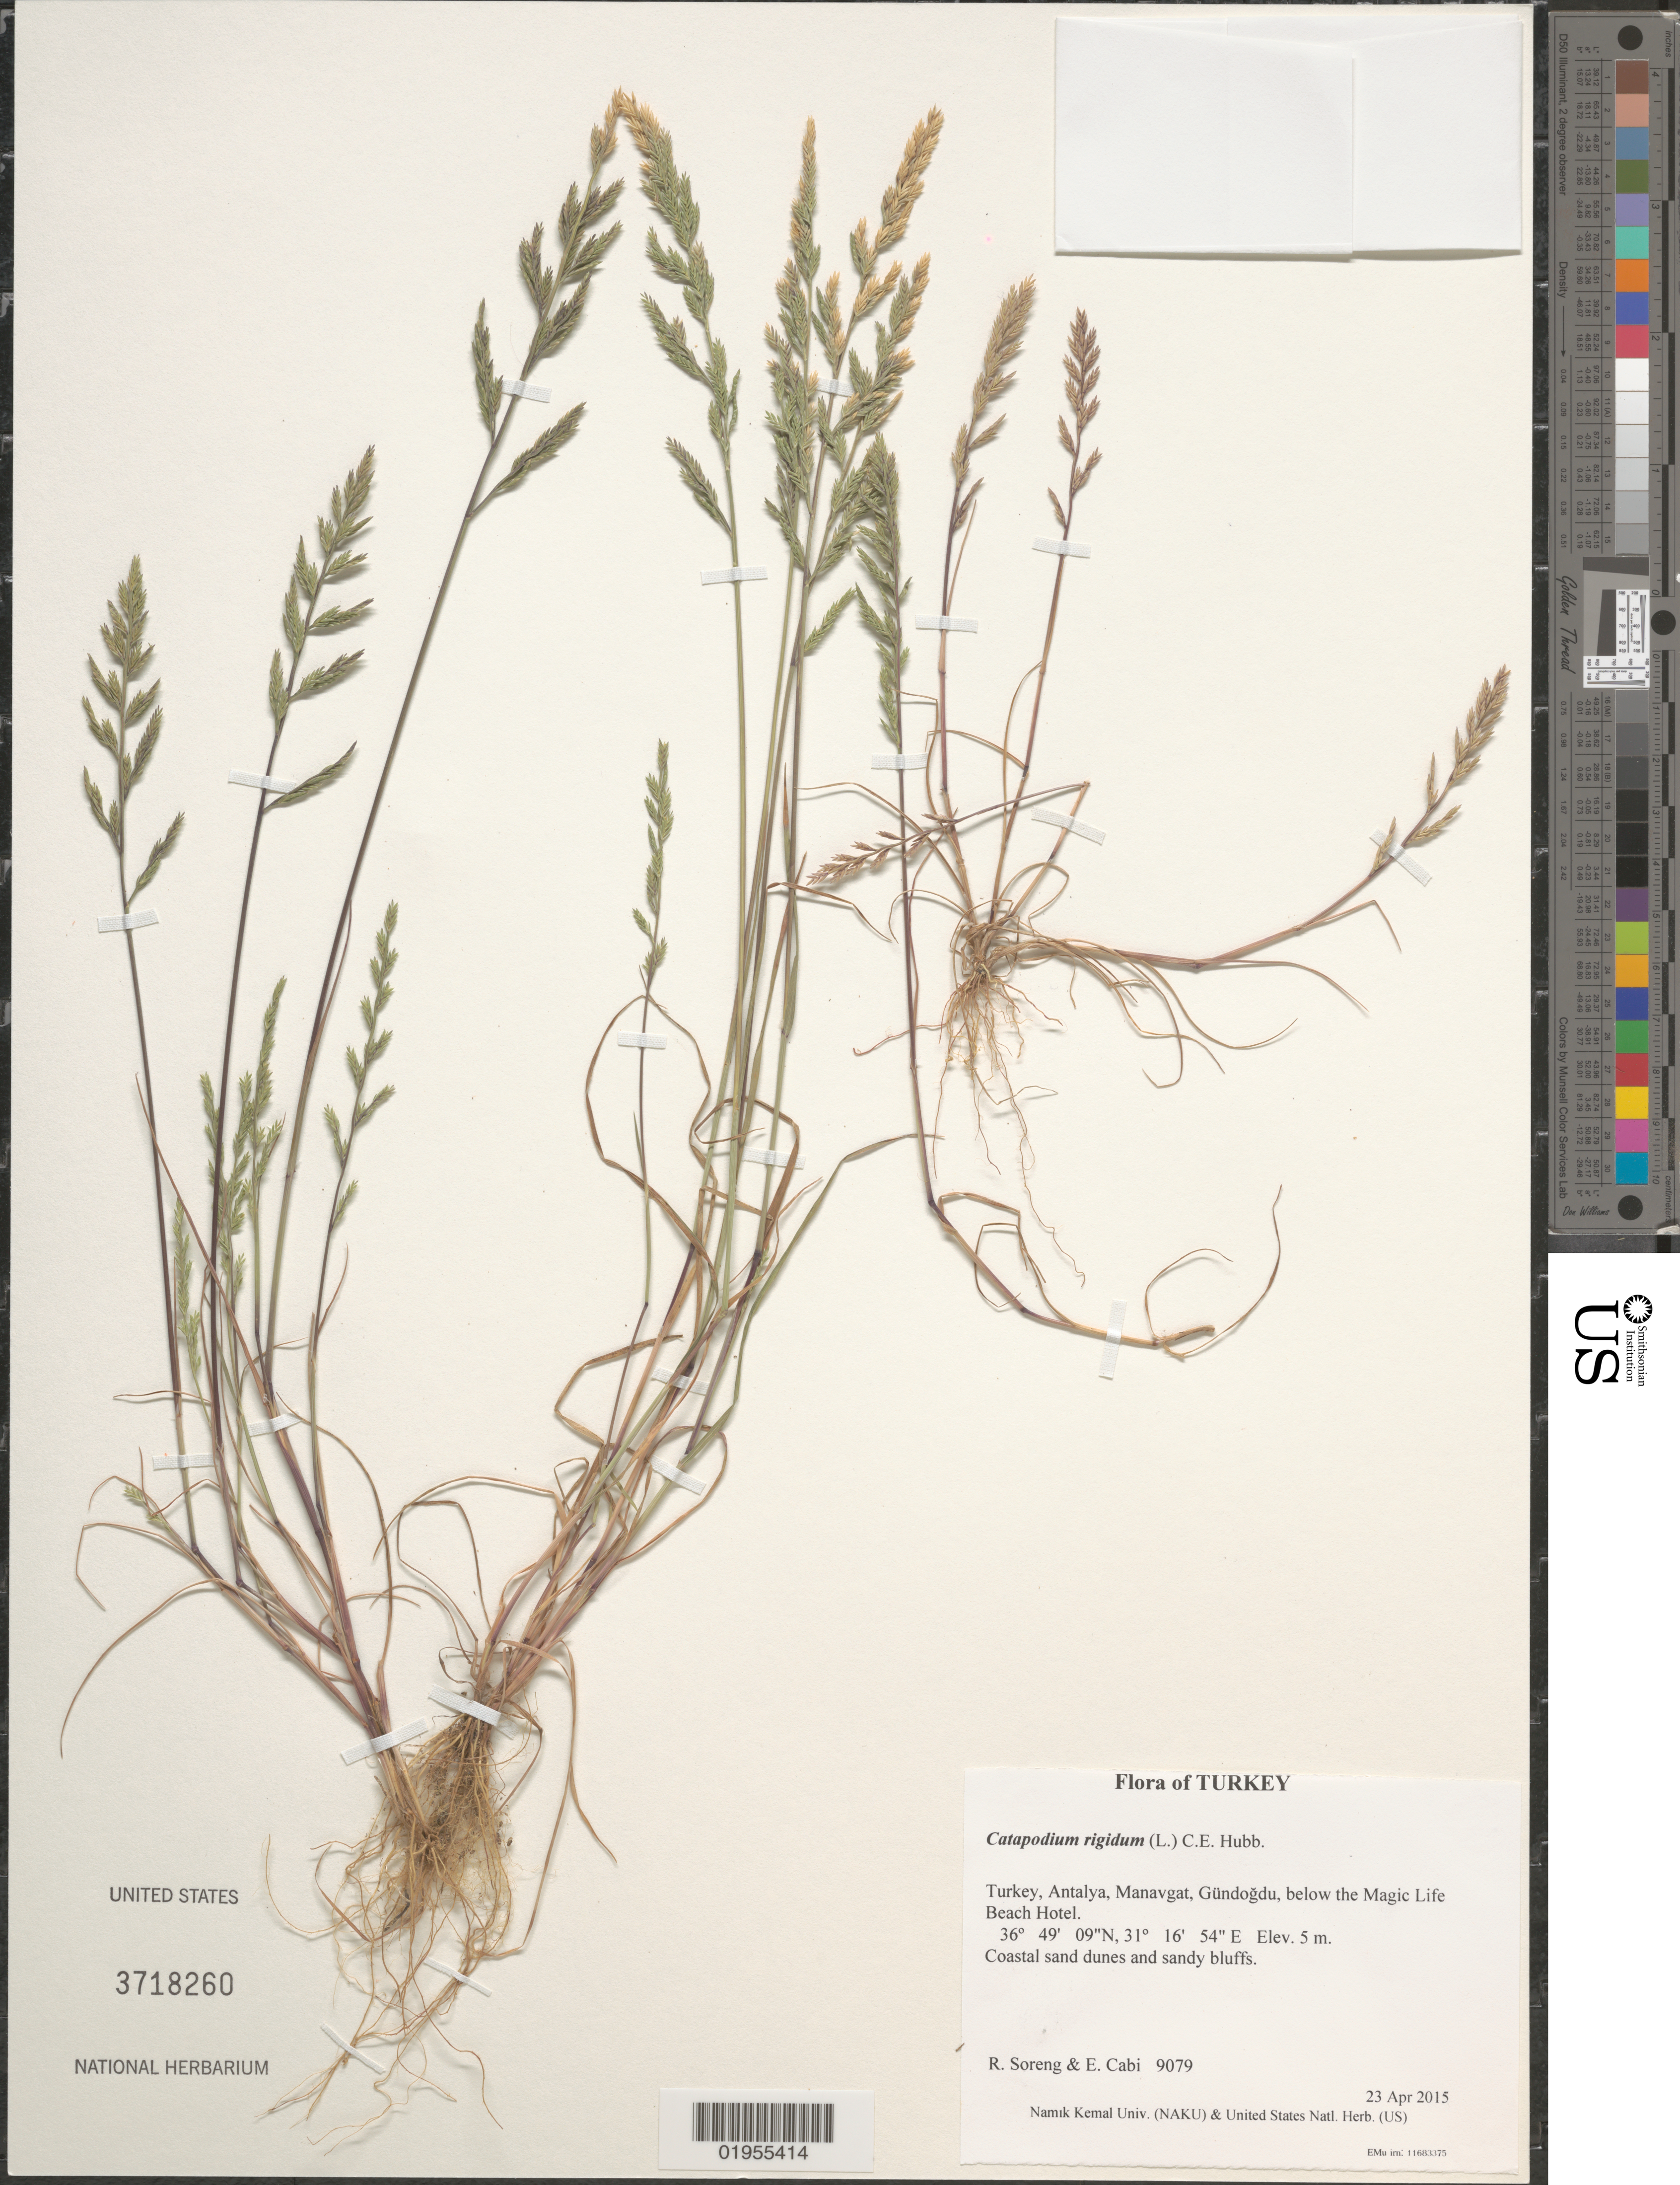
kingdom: Plantae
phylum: Tracheophyta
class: Liliopsida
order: Poales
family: Poaceae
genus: Catapodium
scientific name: Catapodium rigidum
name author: (L.) C.E. Hubb.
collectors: R. J. Soreng & E. Cabi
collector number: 9079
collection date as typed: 2015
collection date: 2015-04-23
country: Turkey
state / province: Antalya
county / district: Manavgat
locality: Gundogdu, below the Majic Life Beach Hotel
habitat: Coastal sand dunes and sandy bluffs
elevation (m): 5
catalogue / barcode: US 3718260